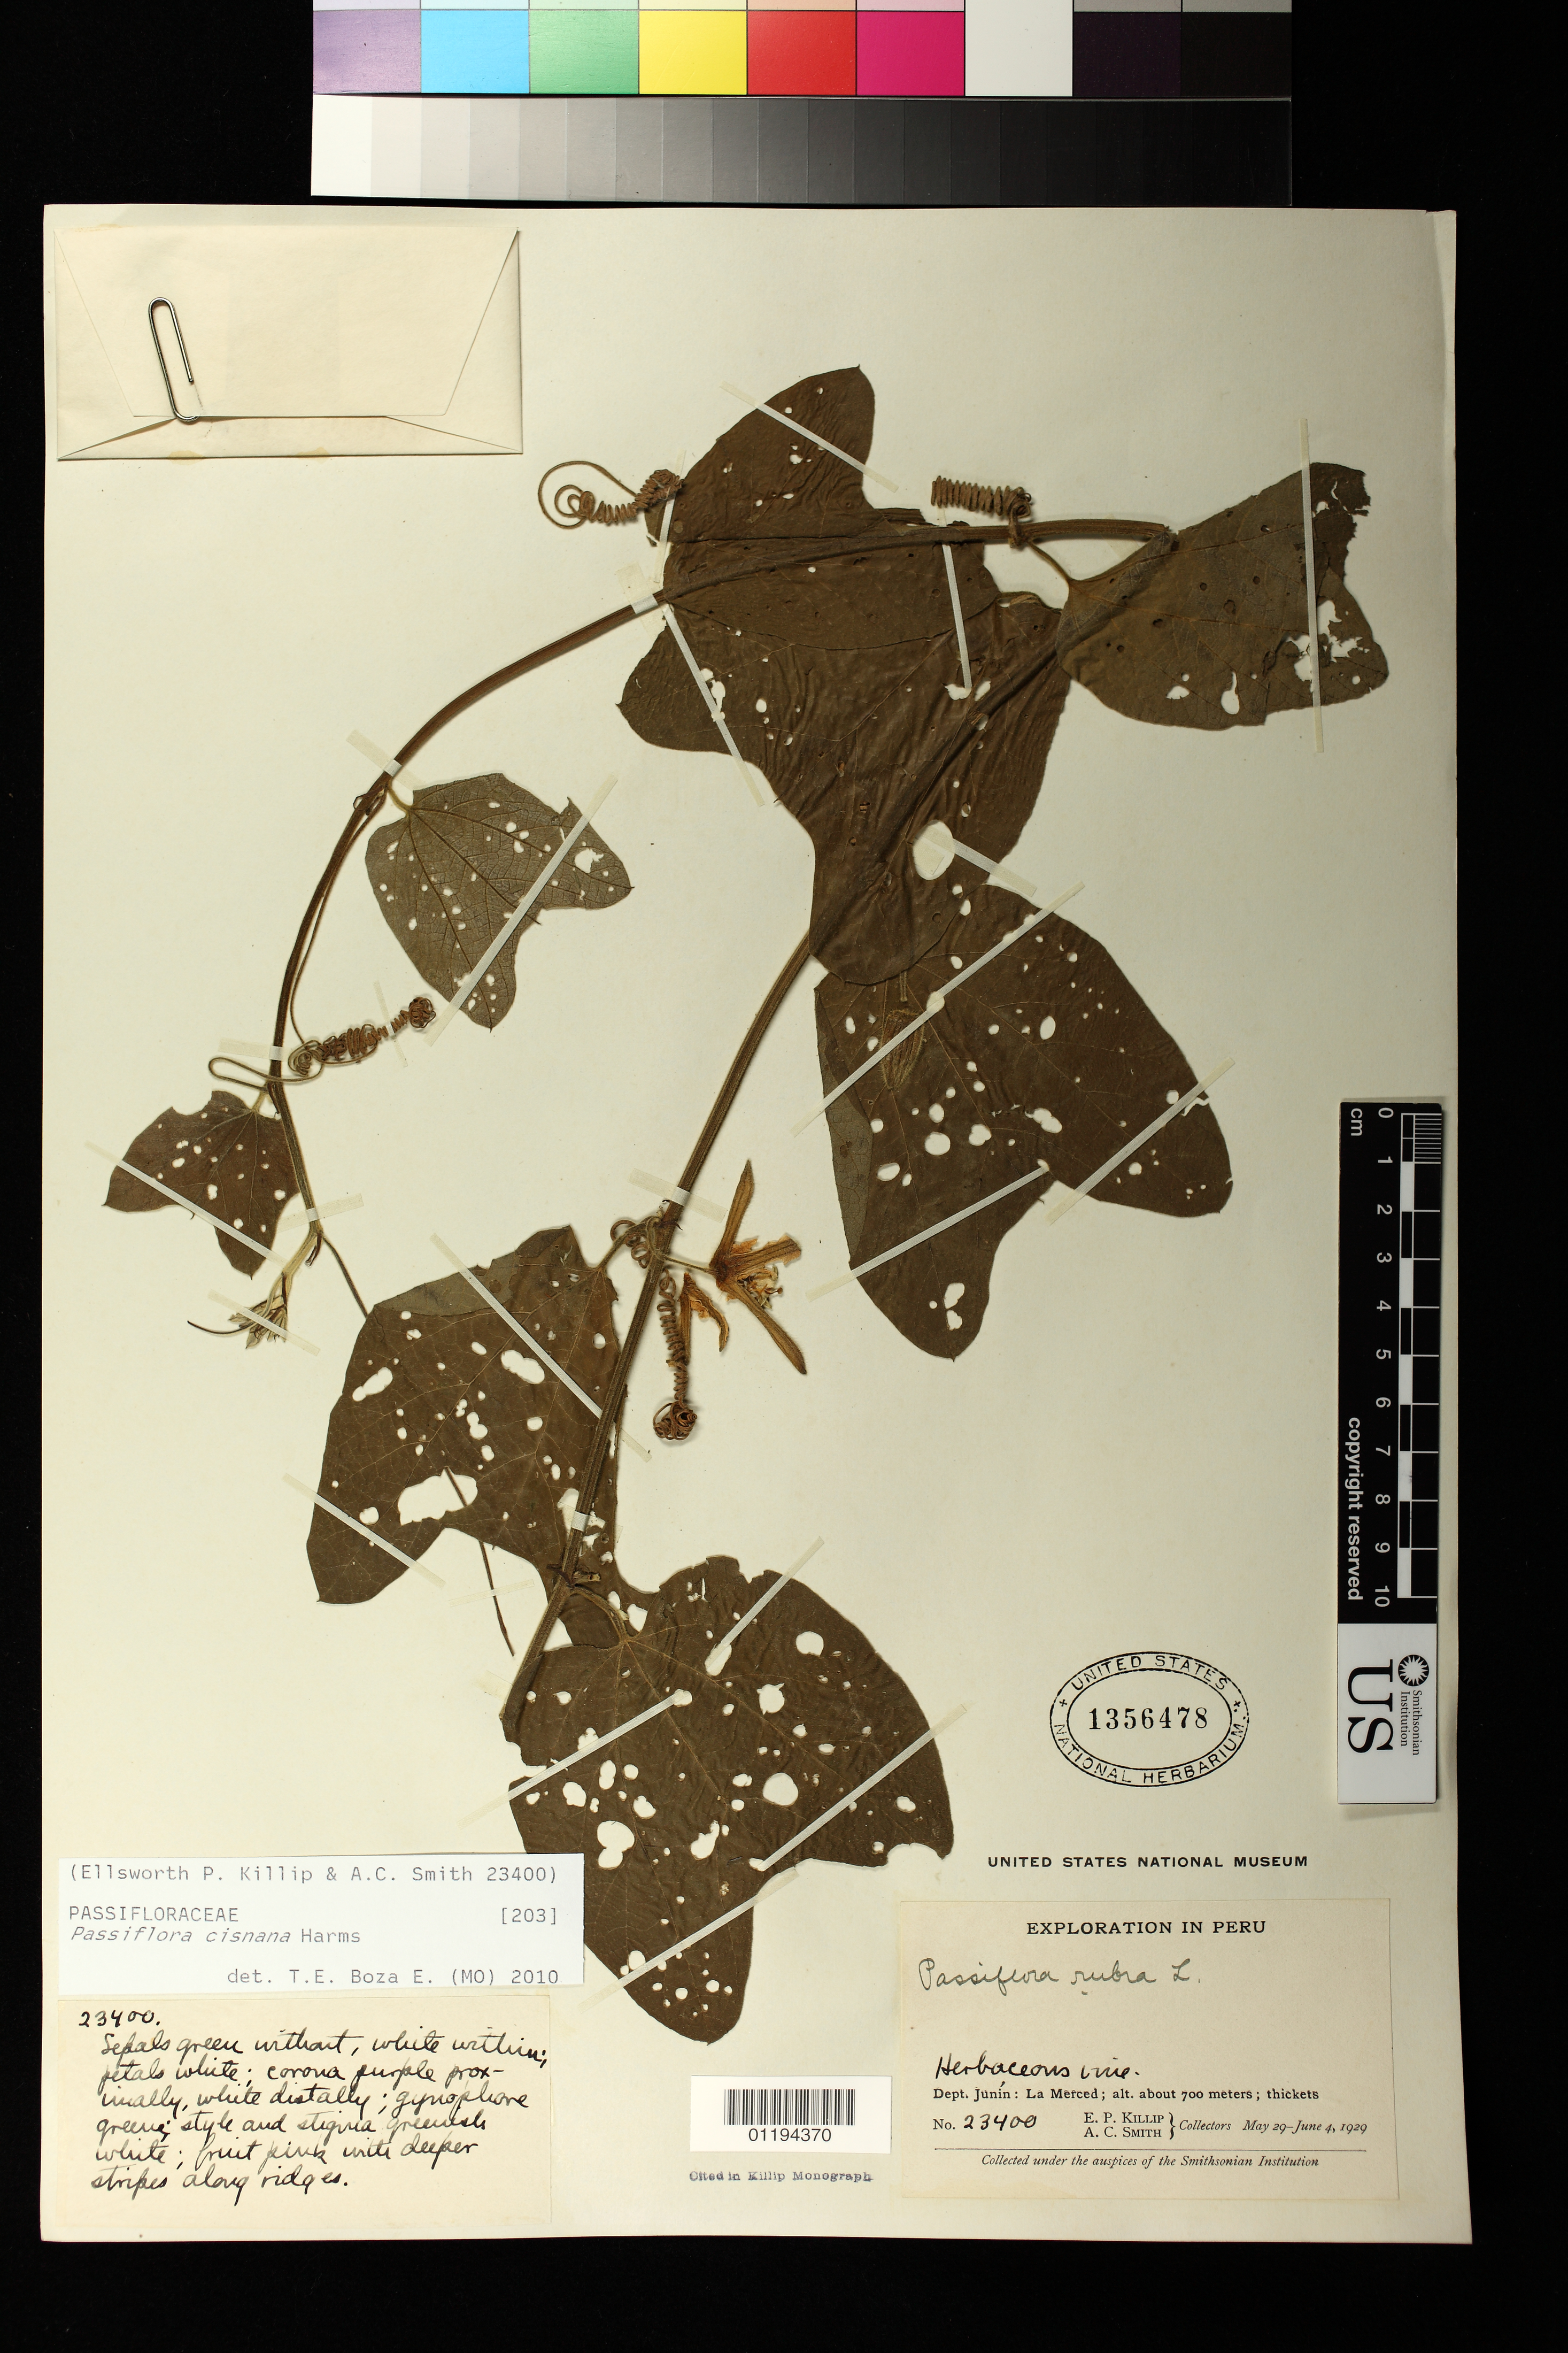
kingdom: Plantae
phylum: Tracheophyta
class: Magnoliopsida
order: Malpighiales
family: Passifloraceae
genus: Passiflora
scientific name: Passiflora cisnana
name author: Harms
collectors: E. P. Killip & A. C. Smith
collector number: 23400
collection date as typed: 29 May 1929 to 04 Jun 1929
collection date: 1929-05-29/1929-06-04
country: Peru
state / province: Junín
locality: Dept. Junin: La Merced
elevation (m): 700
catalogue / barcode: US 1356478